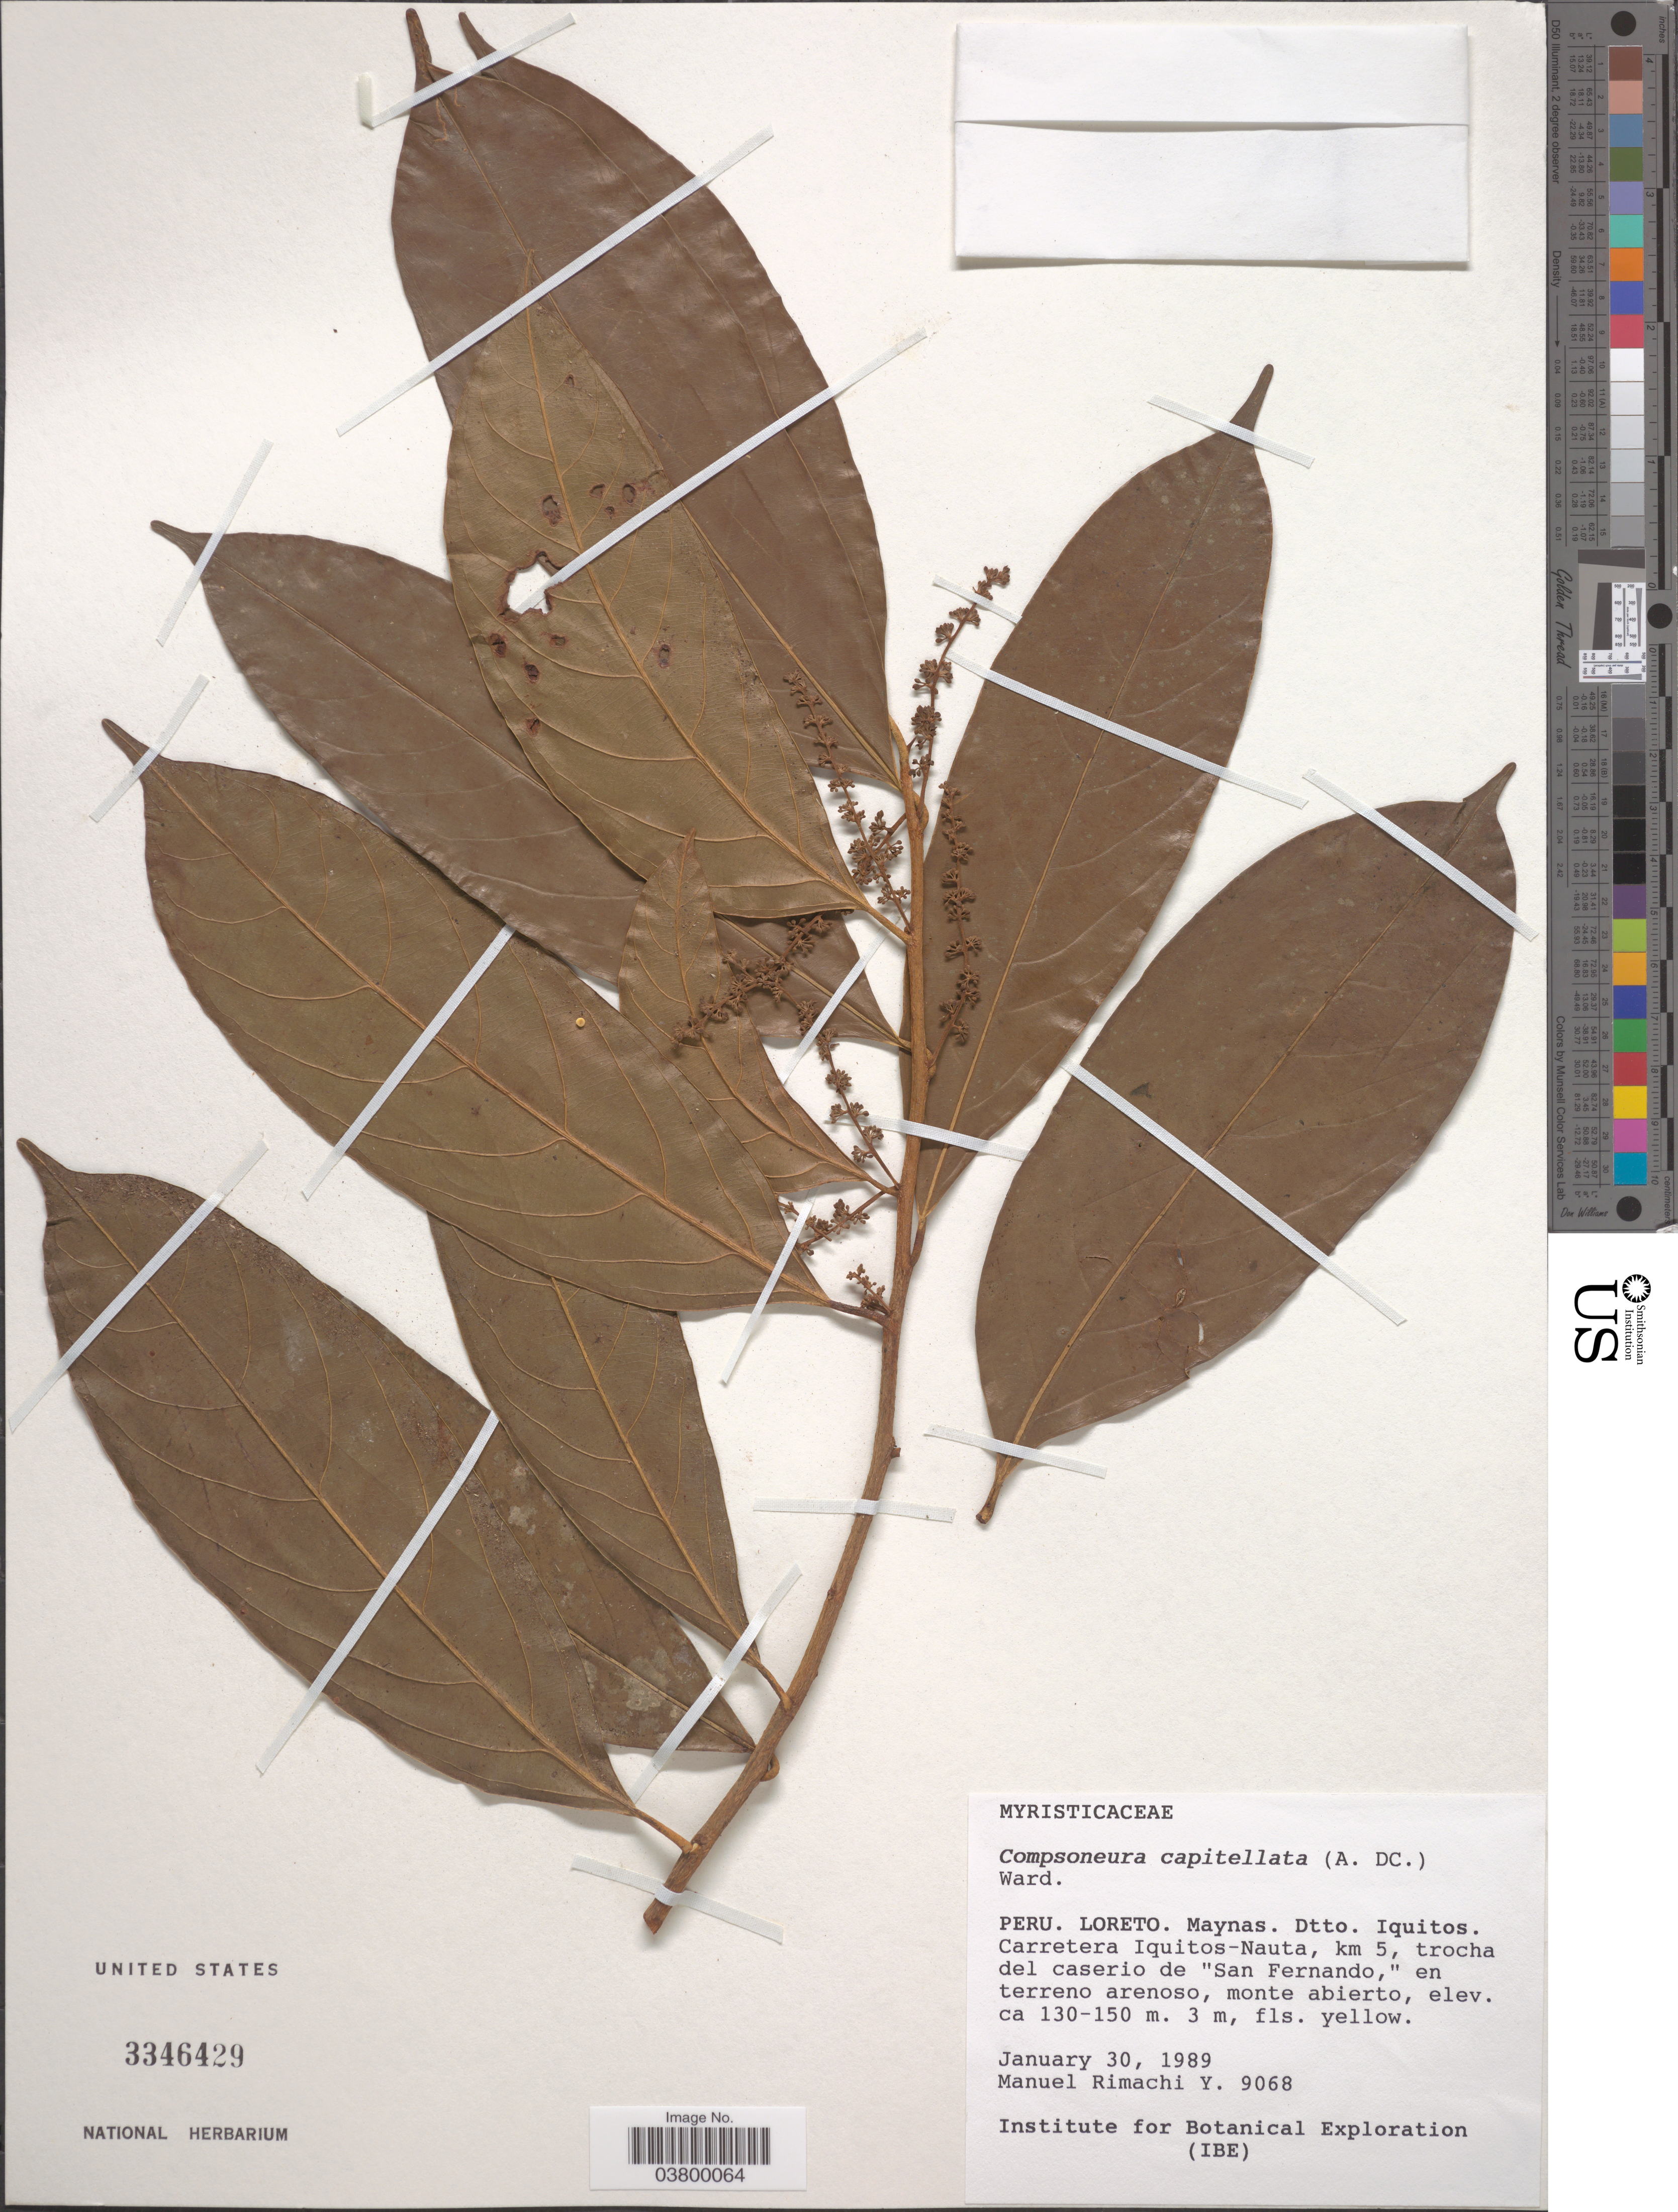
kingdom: Plantae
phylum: Tracheophyta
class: Magnoliopsida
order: Magnoliales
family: Myristicaceae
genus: Compsoneura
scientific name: Compsoneura capitellata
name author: (A. DC.) Warb.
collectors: M. Rimachi Y.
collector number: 9068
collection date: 1989-01-30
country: Peru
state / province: Loreto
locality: Maynas. Dtto. Iquitos. Carretera Iquitos-Nauta, km 5, trocha del caserio de "San Fernando,".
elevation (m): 130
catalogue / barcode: US 3346429